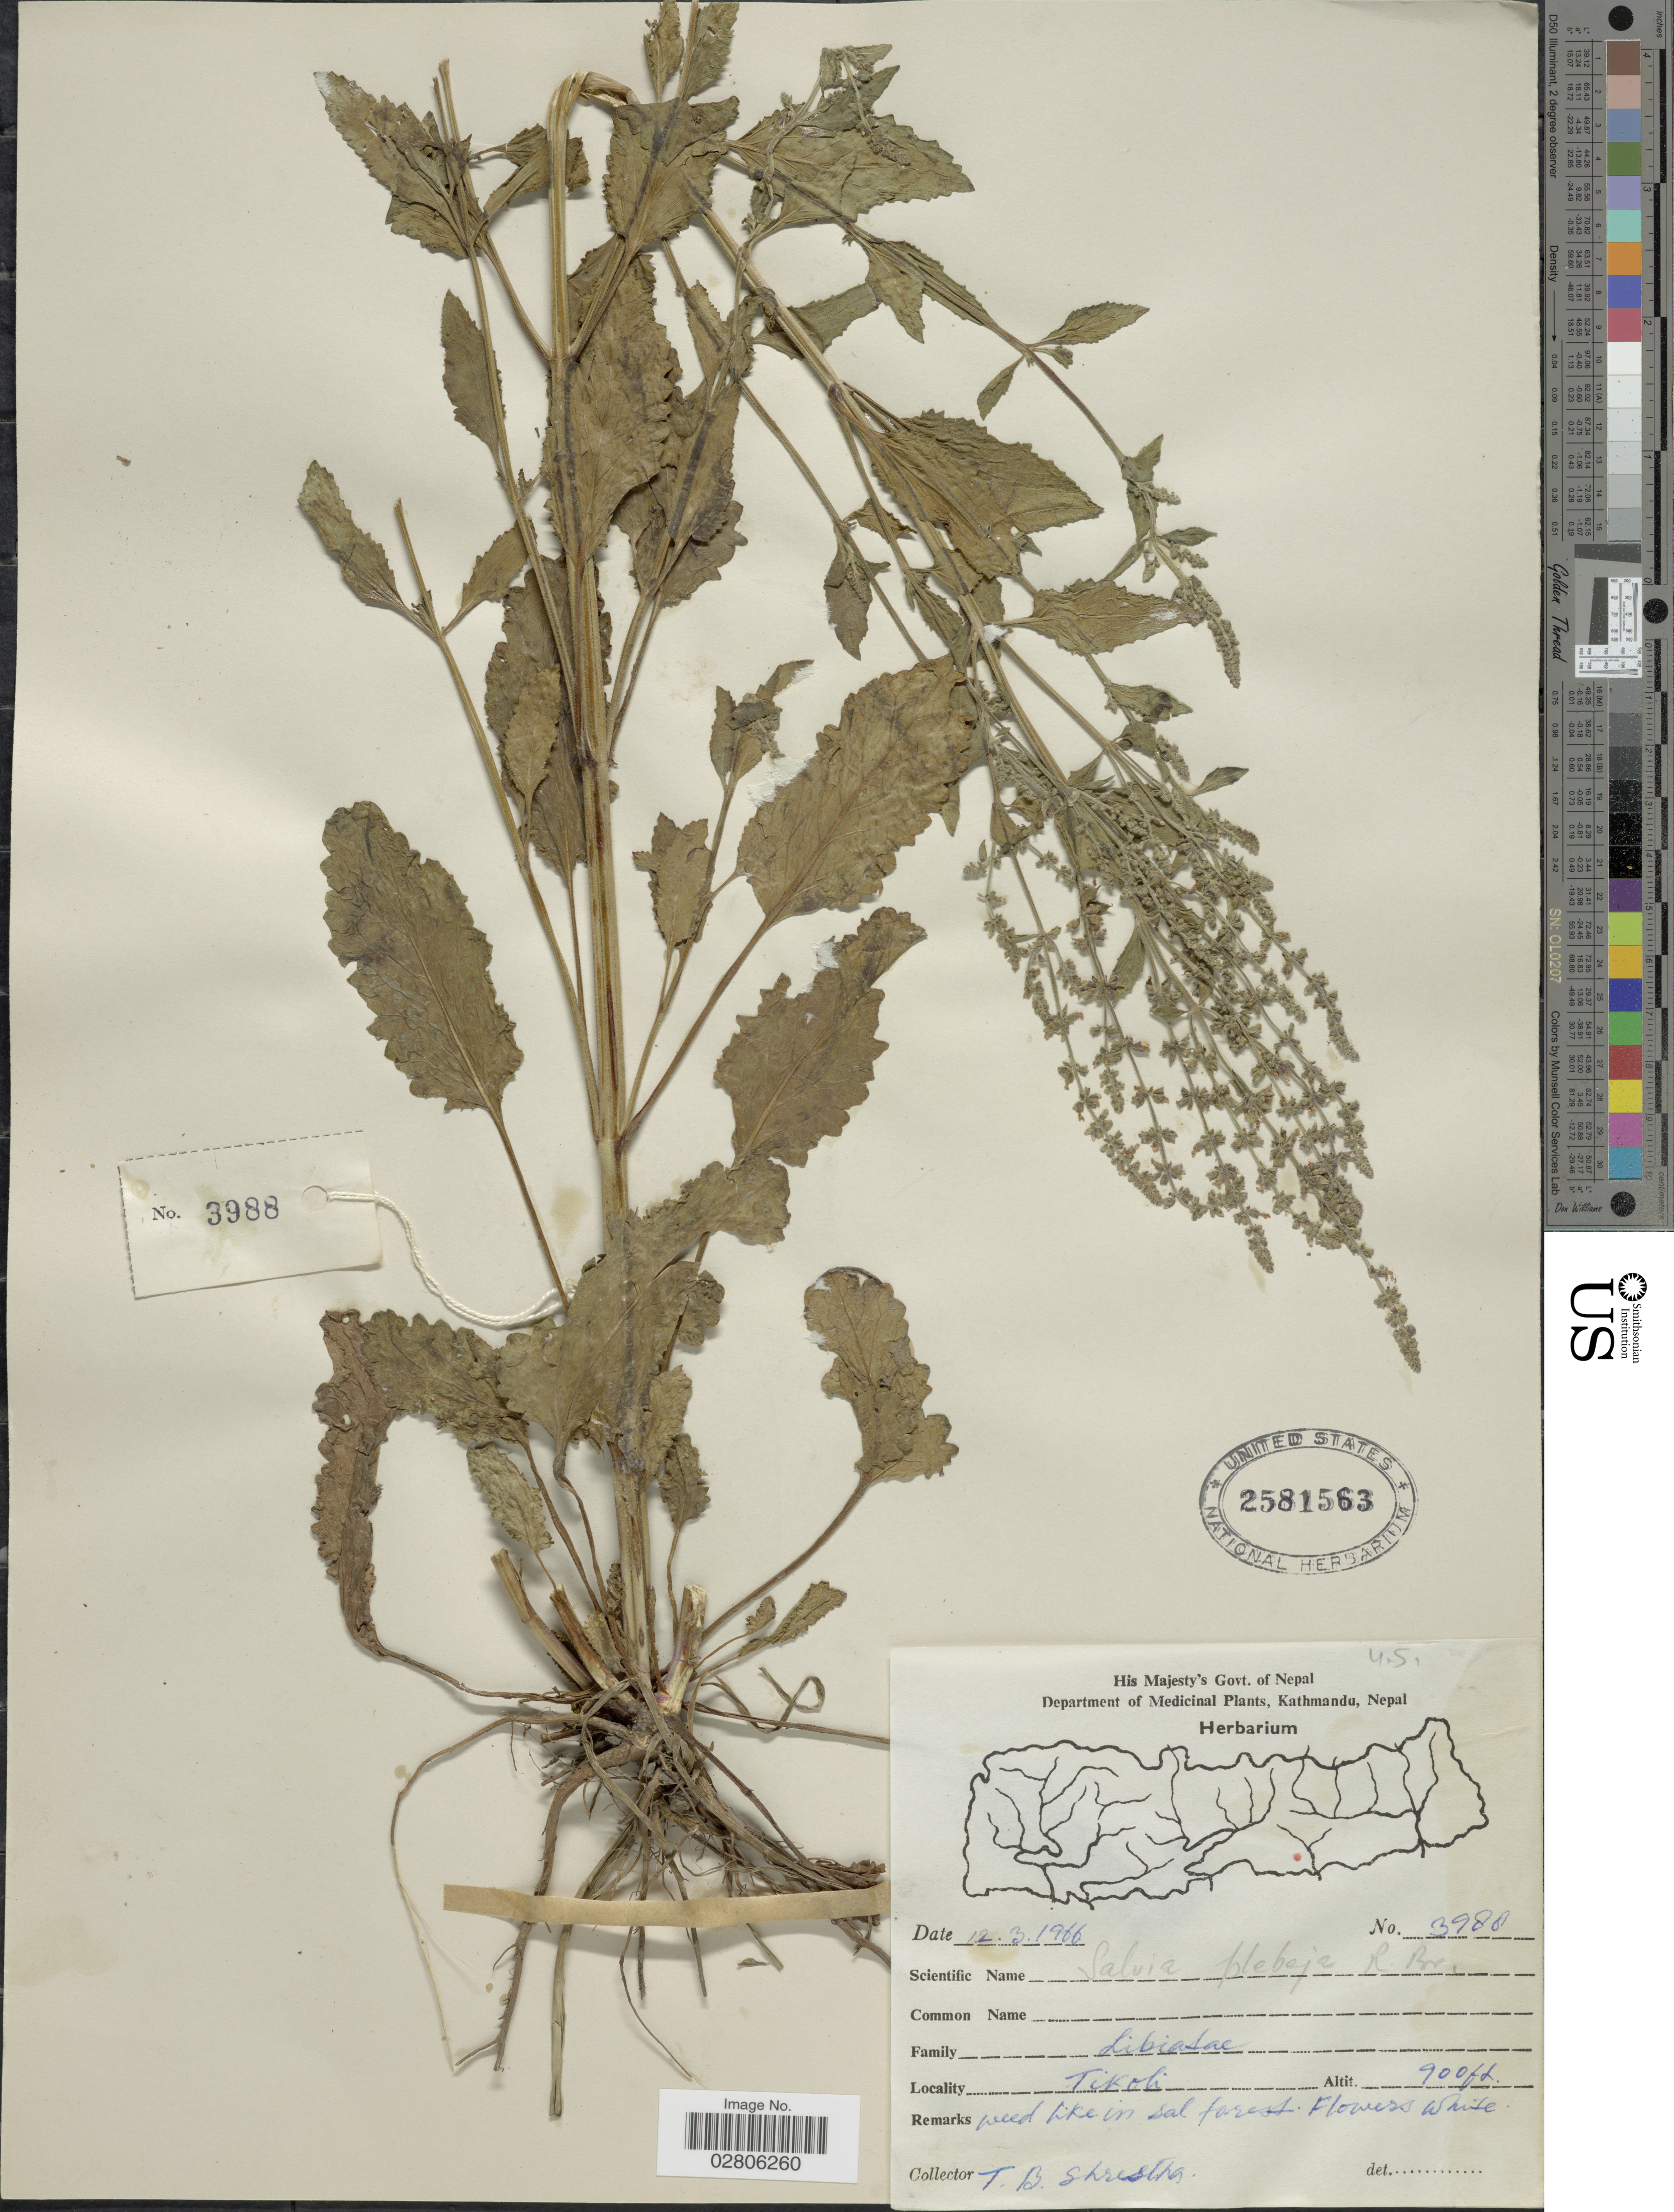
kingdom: Plantae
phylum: Tracheophyta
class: Magnoliopsida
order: Lamiales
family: Lamiaceae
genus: Salvia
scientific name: Salvia plebeia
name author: R. Br.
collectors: T. B. Shrestha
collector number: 3988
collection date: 1966-03-12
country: Nepal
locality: Tikoli.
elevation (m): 274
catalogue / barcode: US 2581563